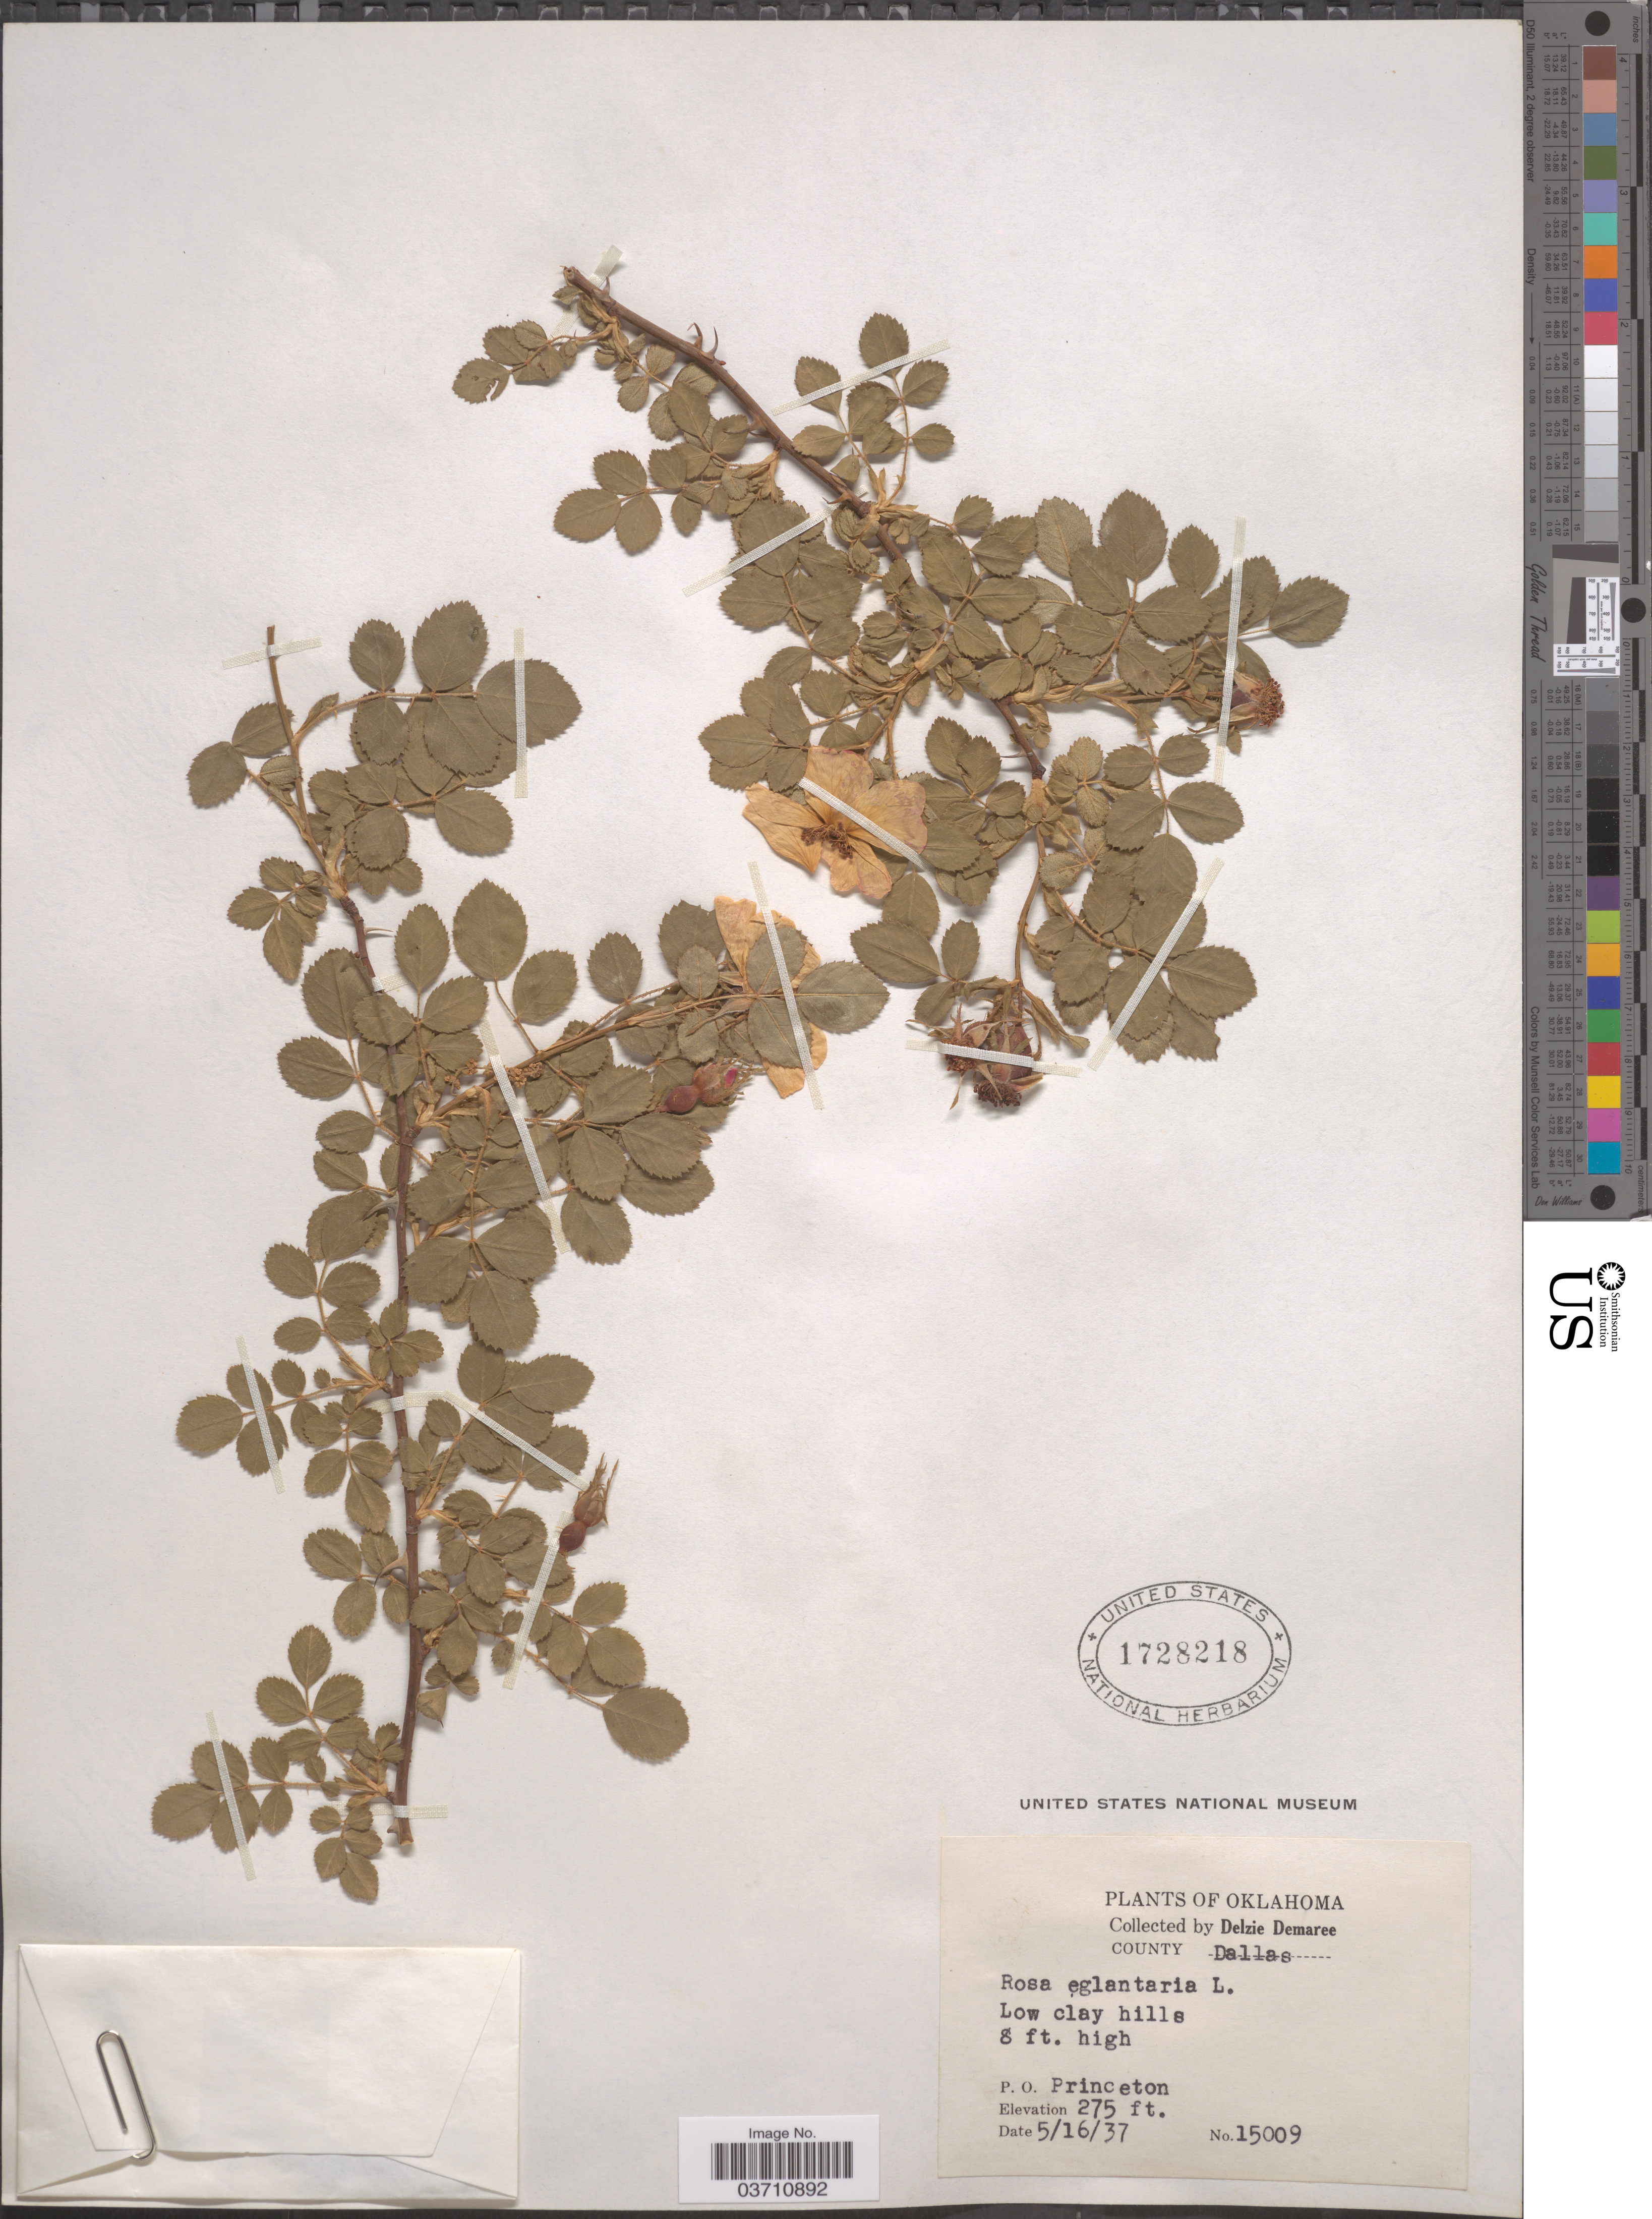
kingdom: Plantae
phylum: Tracheophyta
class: Magnoliopsida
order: Rosales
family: Rosaceae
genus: Rosa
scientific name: Rosa eglanteria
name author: L.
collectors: D. Demaree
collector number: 15009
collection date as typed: Transcribed d/m/y: 16/5/37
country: United States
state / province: Oklahoma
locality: County Dallas. P. O. Princeton.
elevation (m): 84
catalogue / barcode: US 1728218